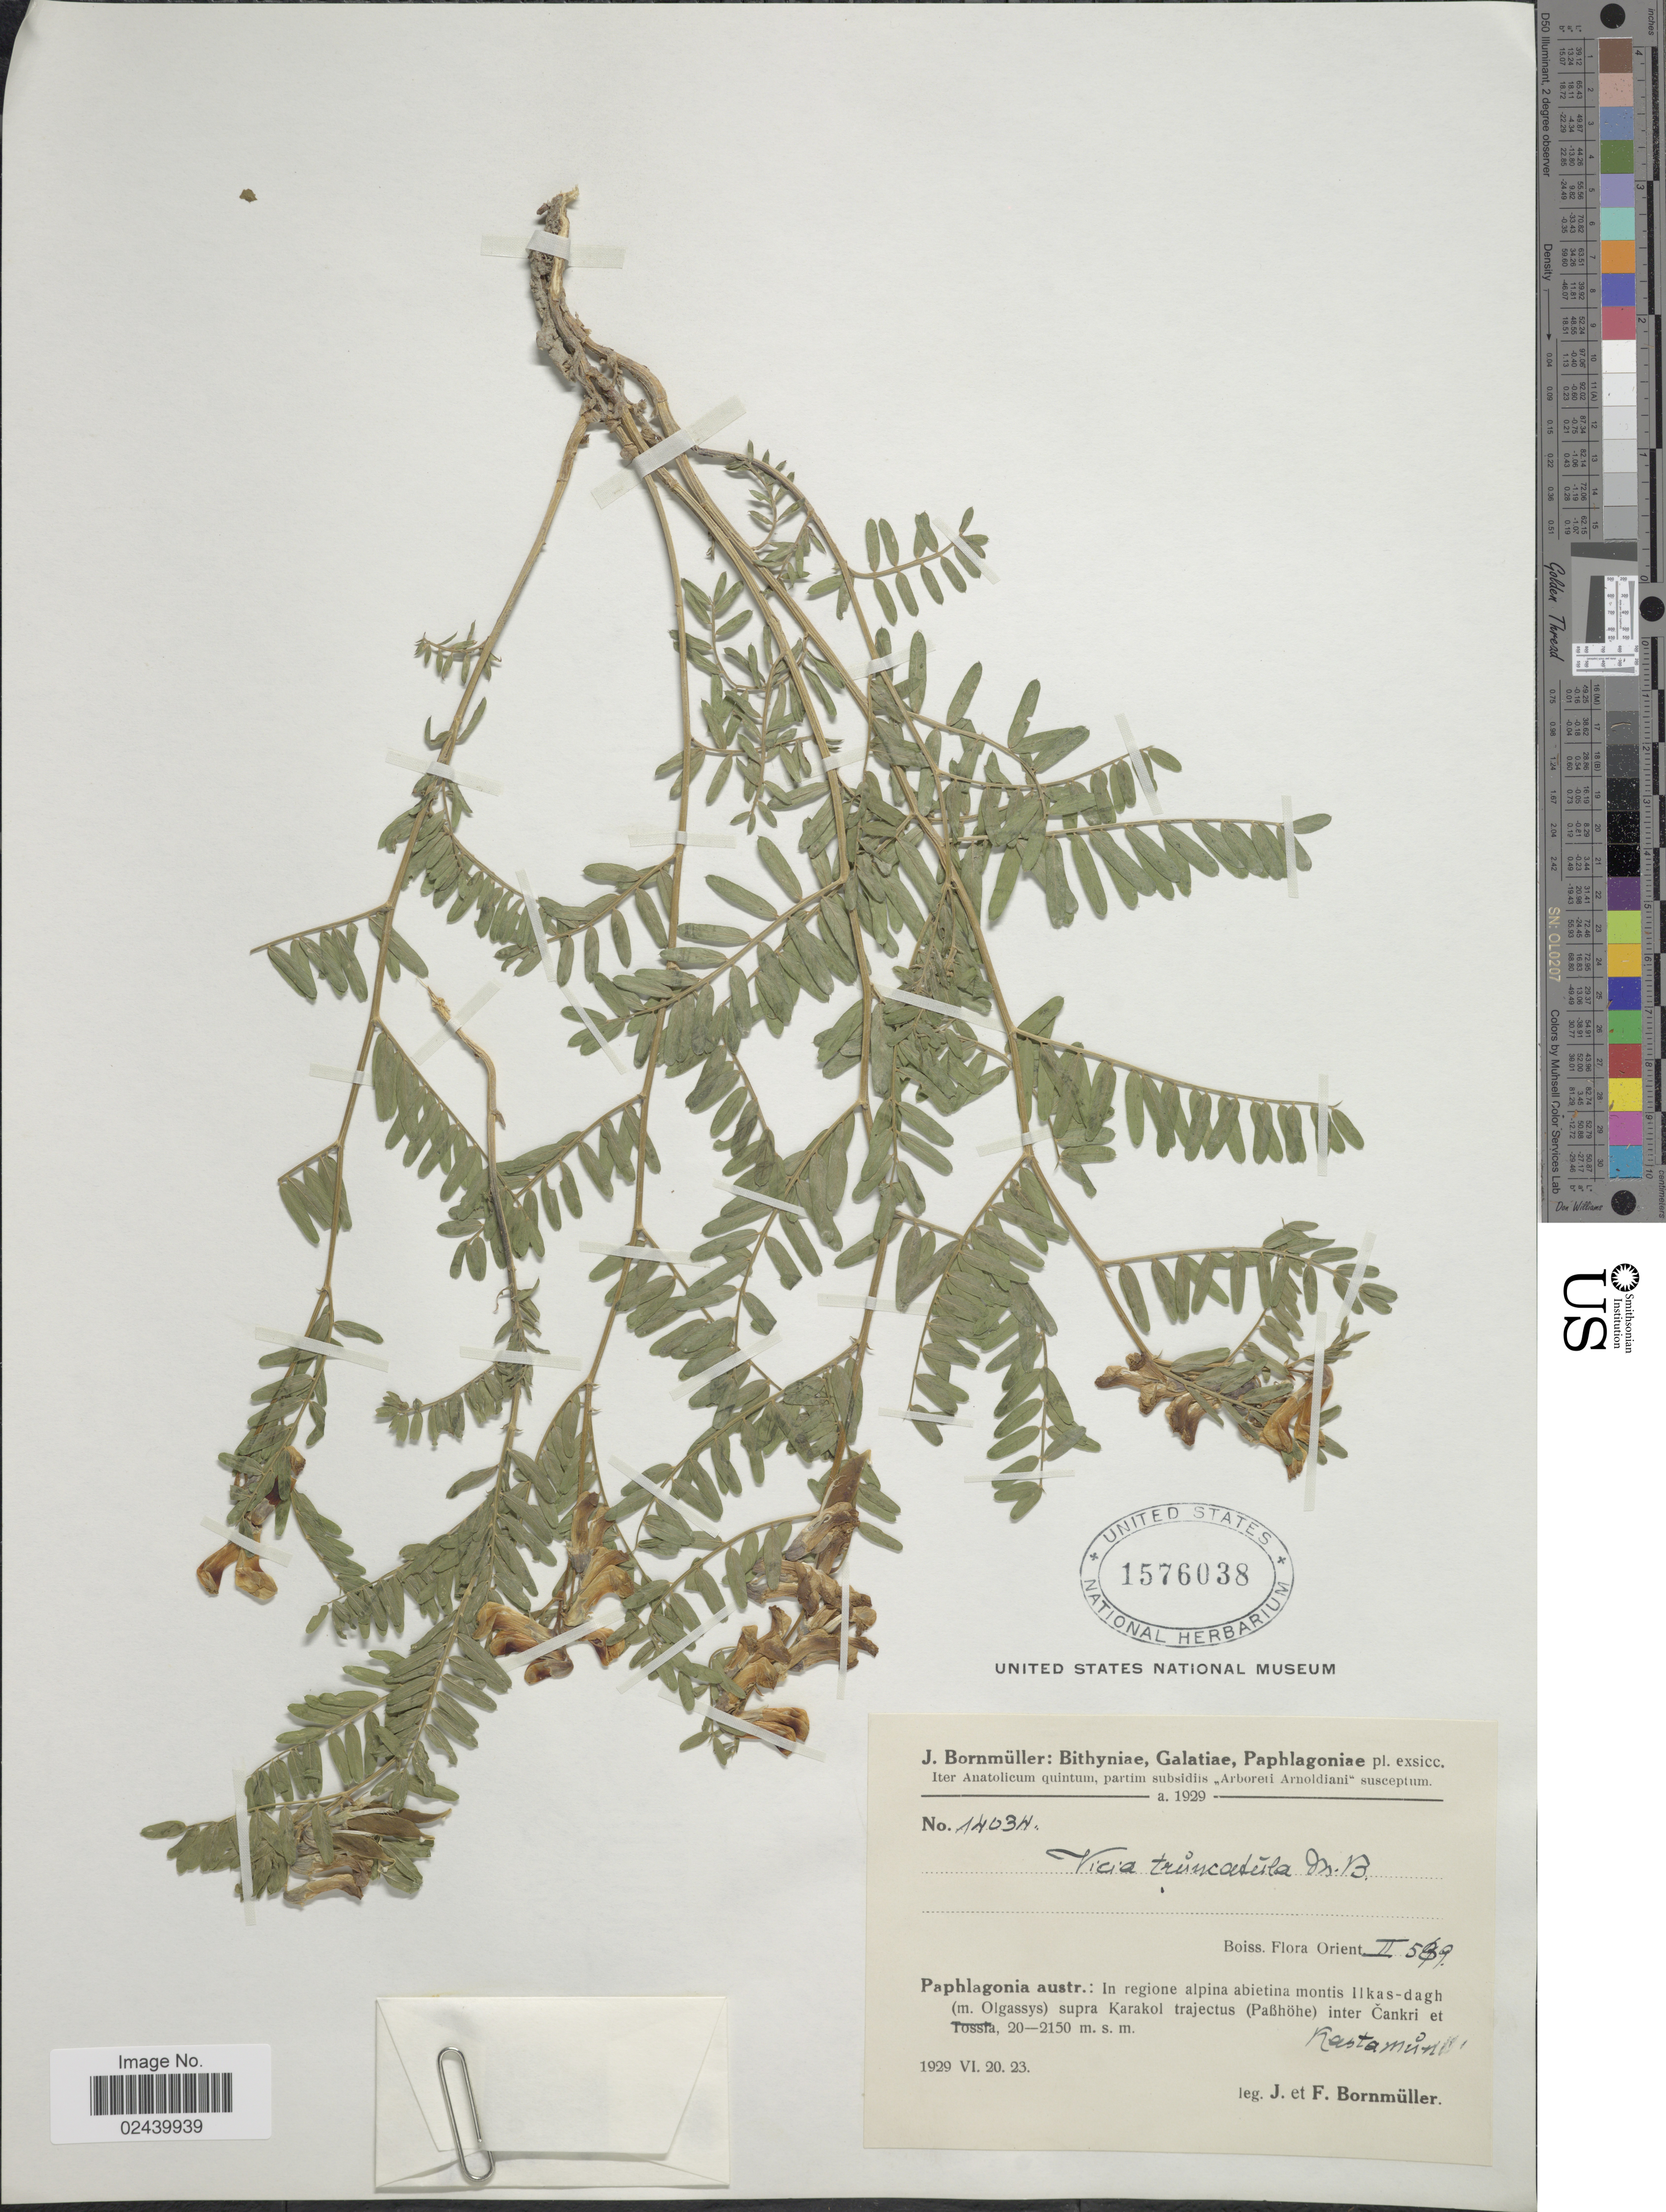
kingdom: Plantae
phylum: Tracheophyta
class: Magnoliopsida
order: Fabales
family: Fabaceae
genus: Vicia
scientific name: Vicia truncatula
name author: M. Bieb.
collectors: J. Bornmüller & A. Bornmüller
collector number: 14034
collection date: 1929-06-20/1929-06-23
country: Kyrgyzstan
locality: Paphlagonia austr.: In regione alpina abietina montis Ilkas-dagh (m. Olgassys) supra Karakol trajectus (Paßhöhe) inter Cankri. Kastamunll [interpreted]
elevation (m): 20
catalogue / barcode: US 1576038